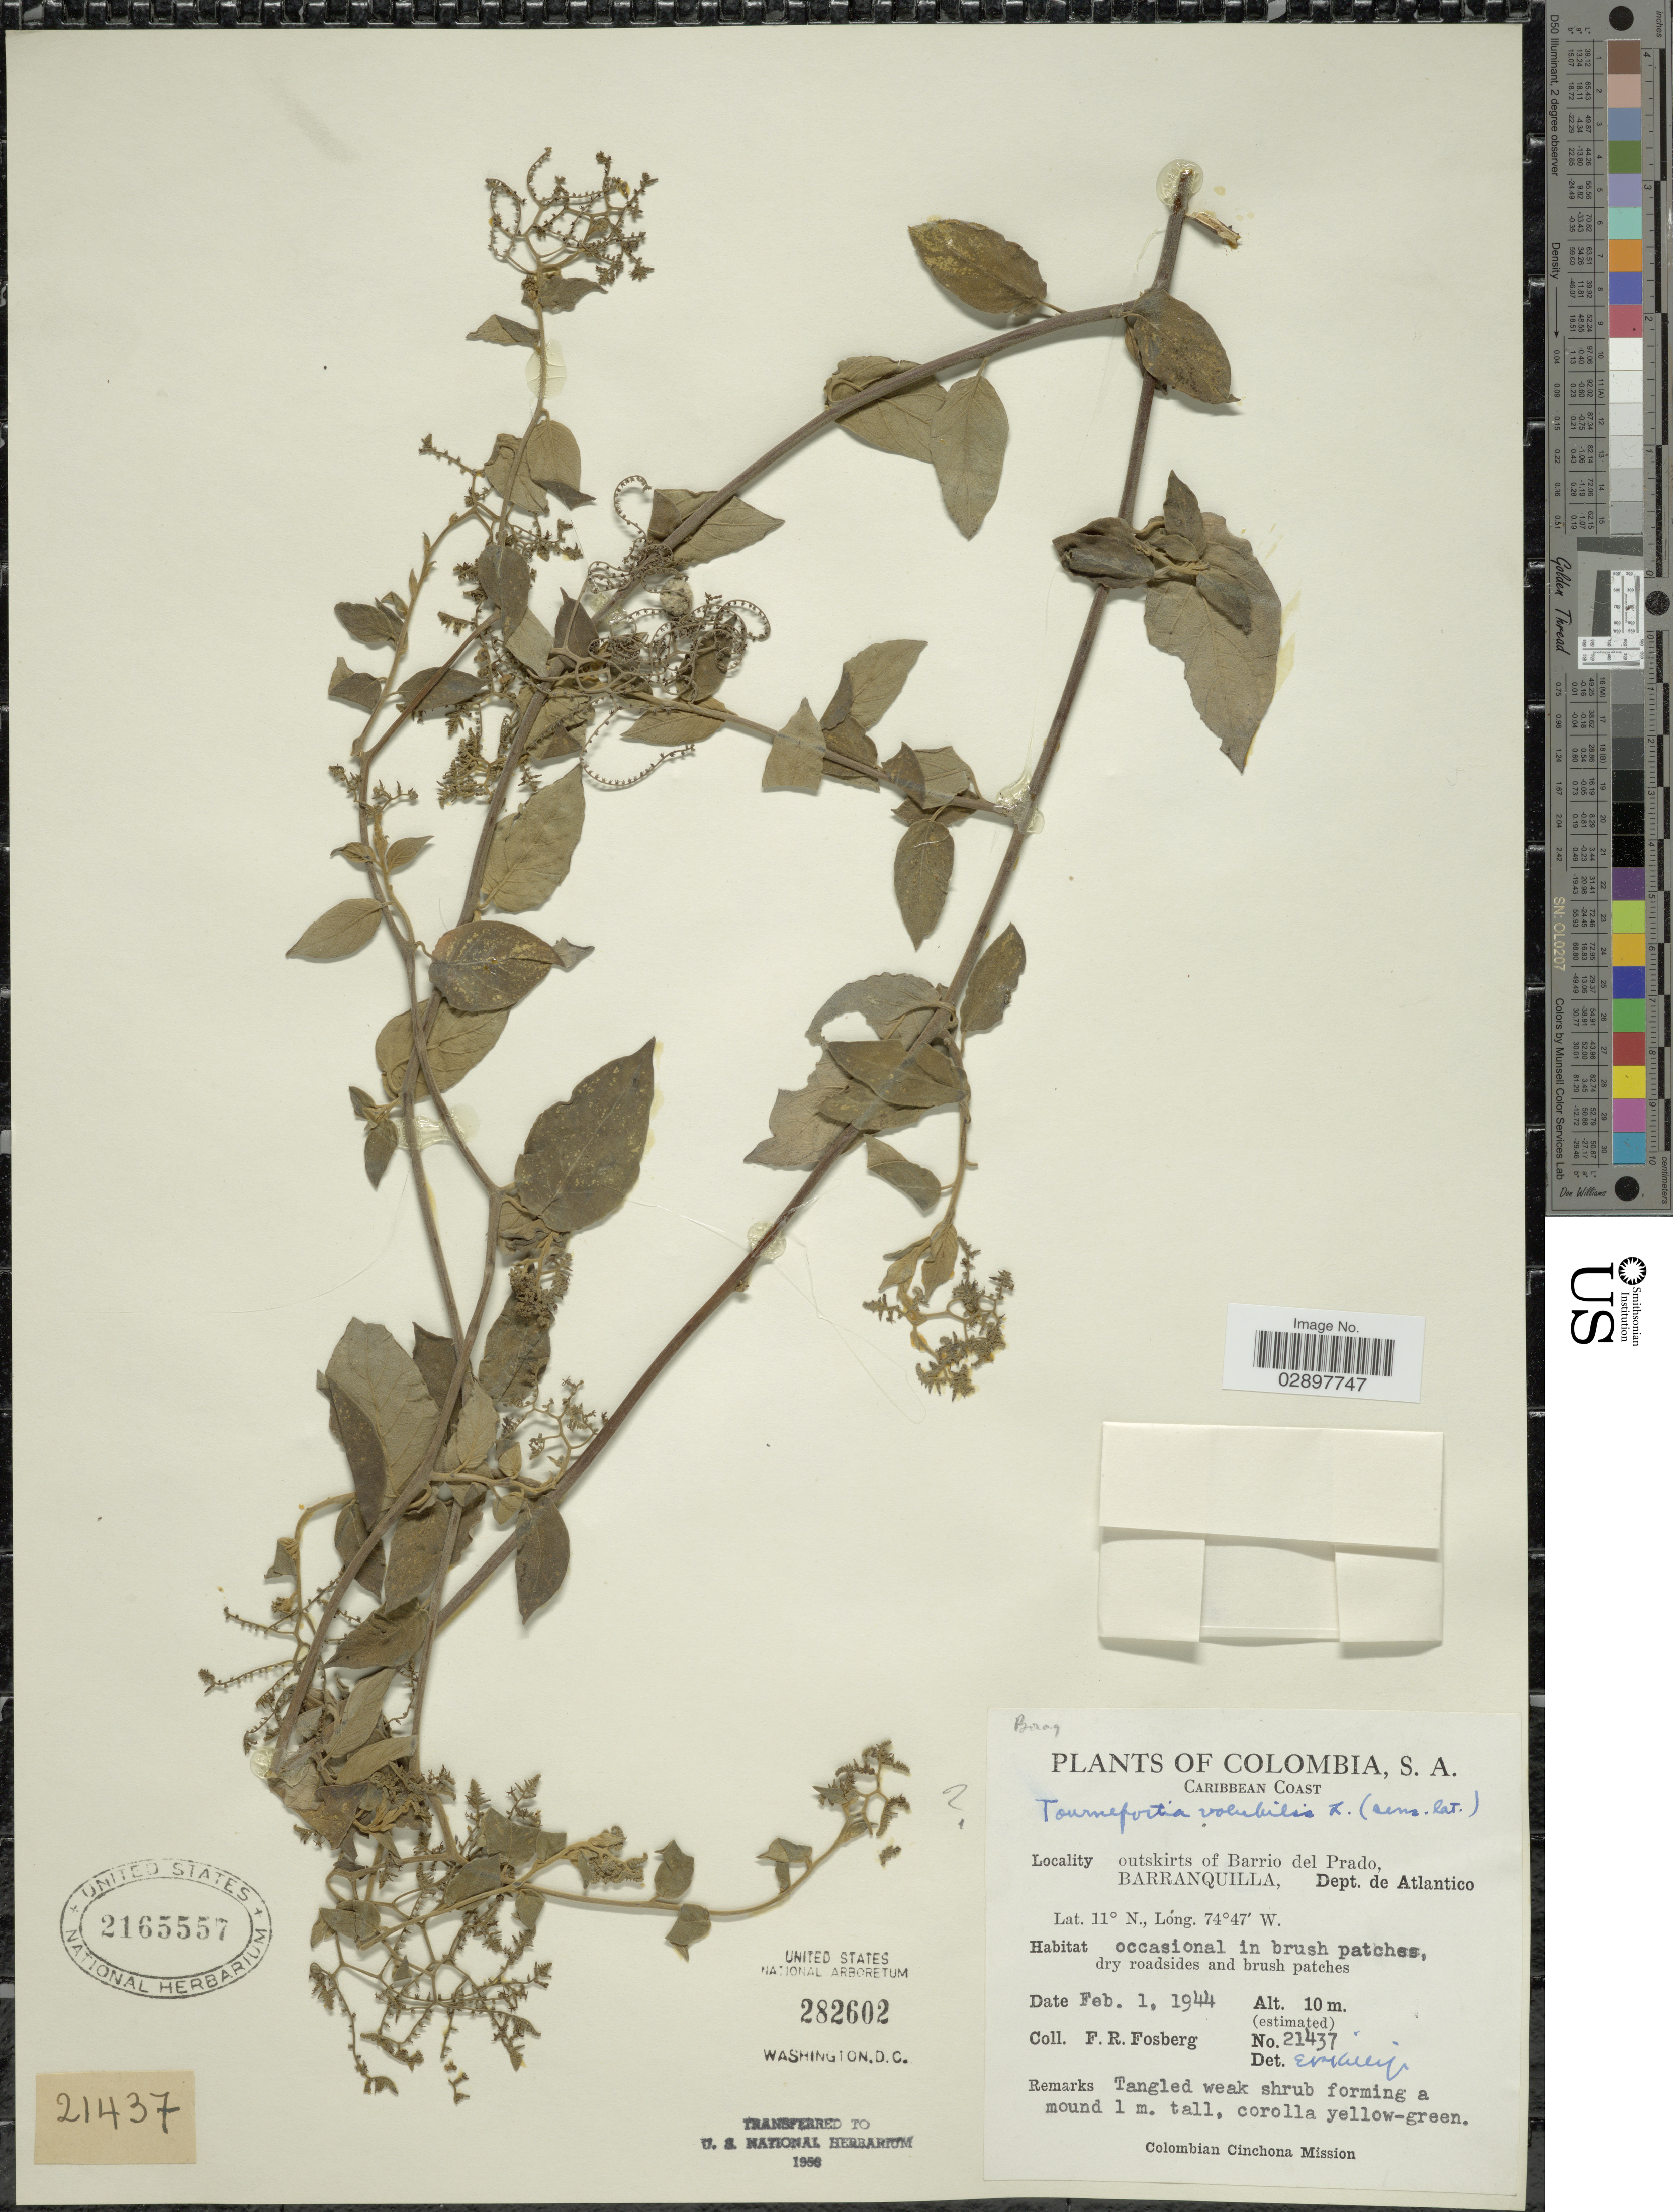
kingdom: Plantae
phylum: Tracheophyta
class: Magnoliopsida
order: Boraginales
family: Heliotropiaceae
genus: Tournefortia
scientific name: Tournefortia sp.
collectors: F. R. Fosberg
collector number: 21437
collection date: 1944-02-01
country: Colombia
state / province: Atlántico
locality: Caribbean Coast, outskirts of Barrio del Prado, Barranquilla,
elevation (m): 10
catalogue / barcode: US 2165557